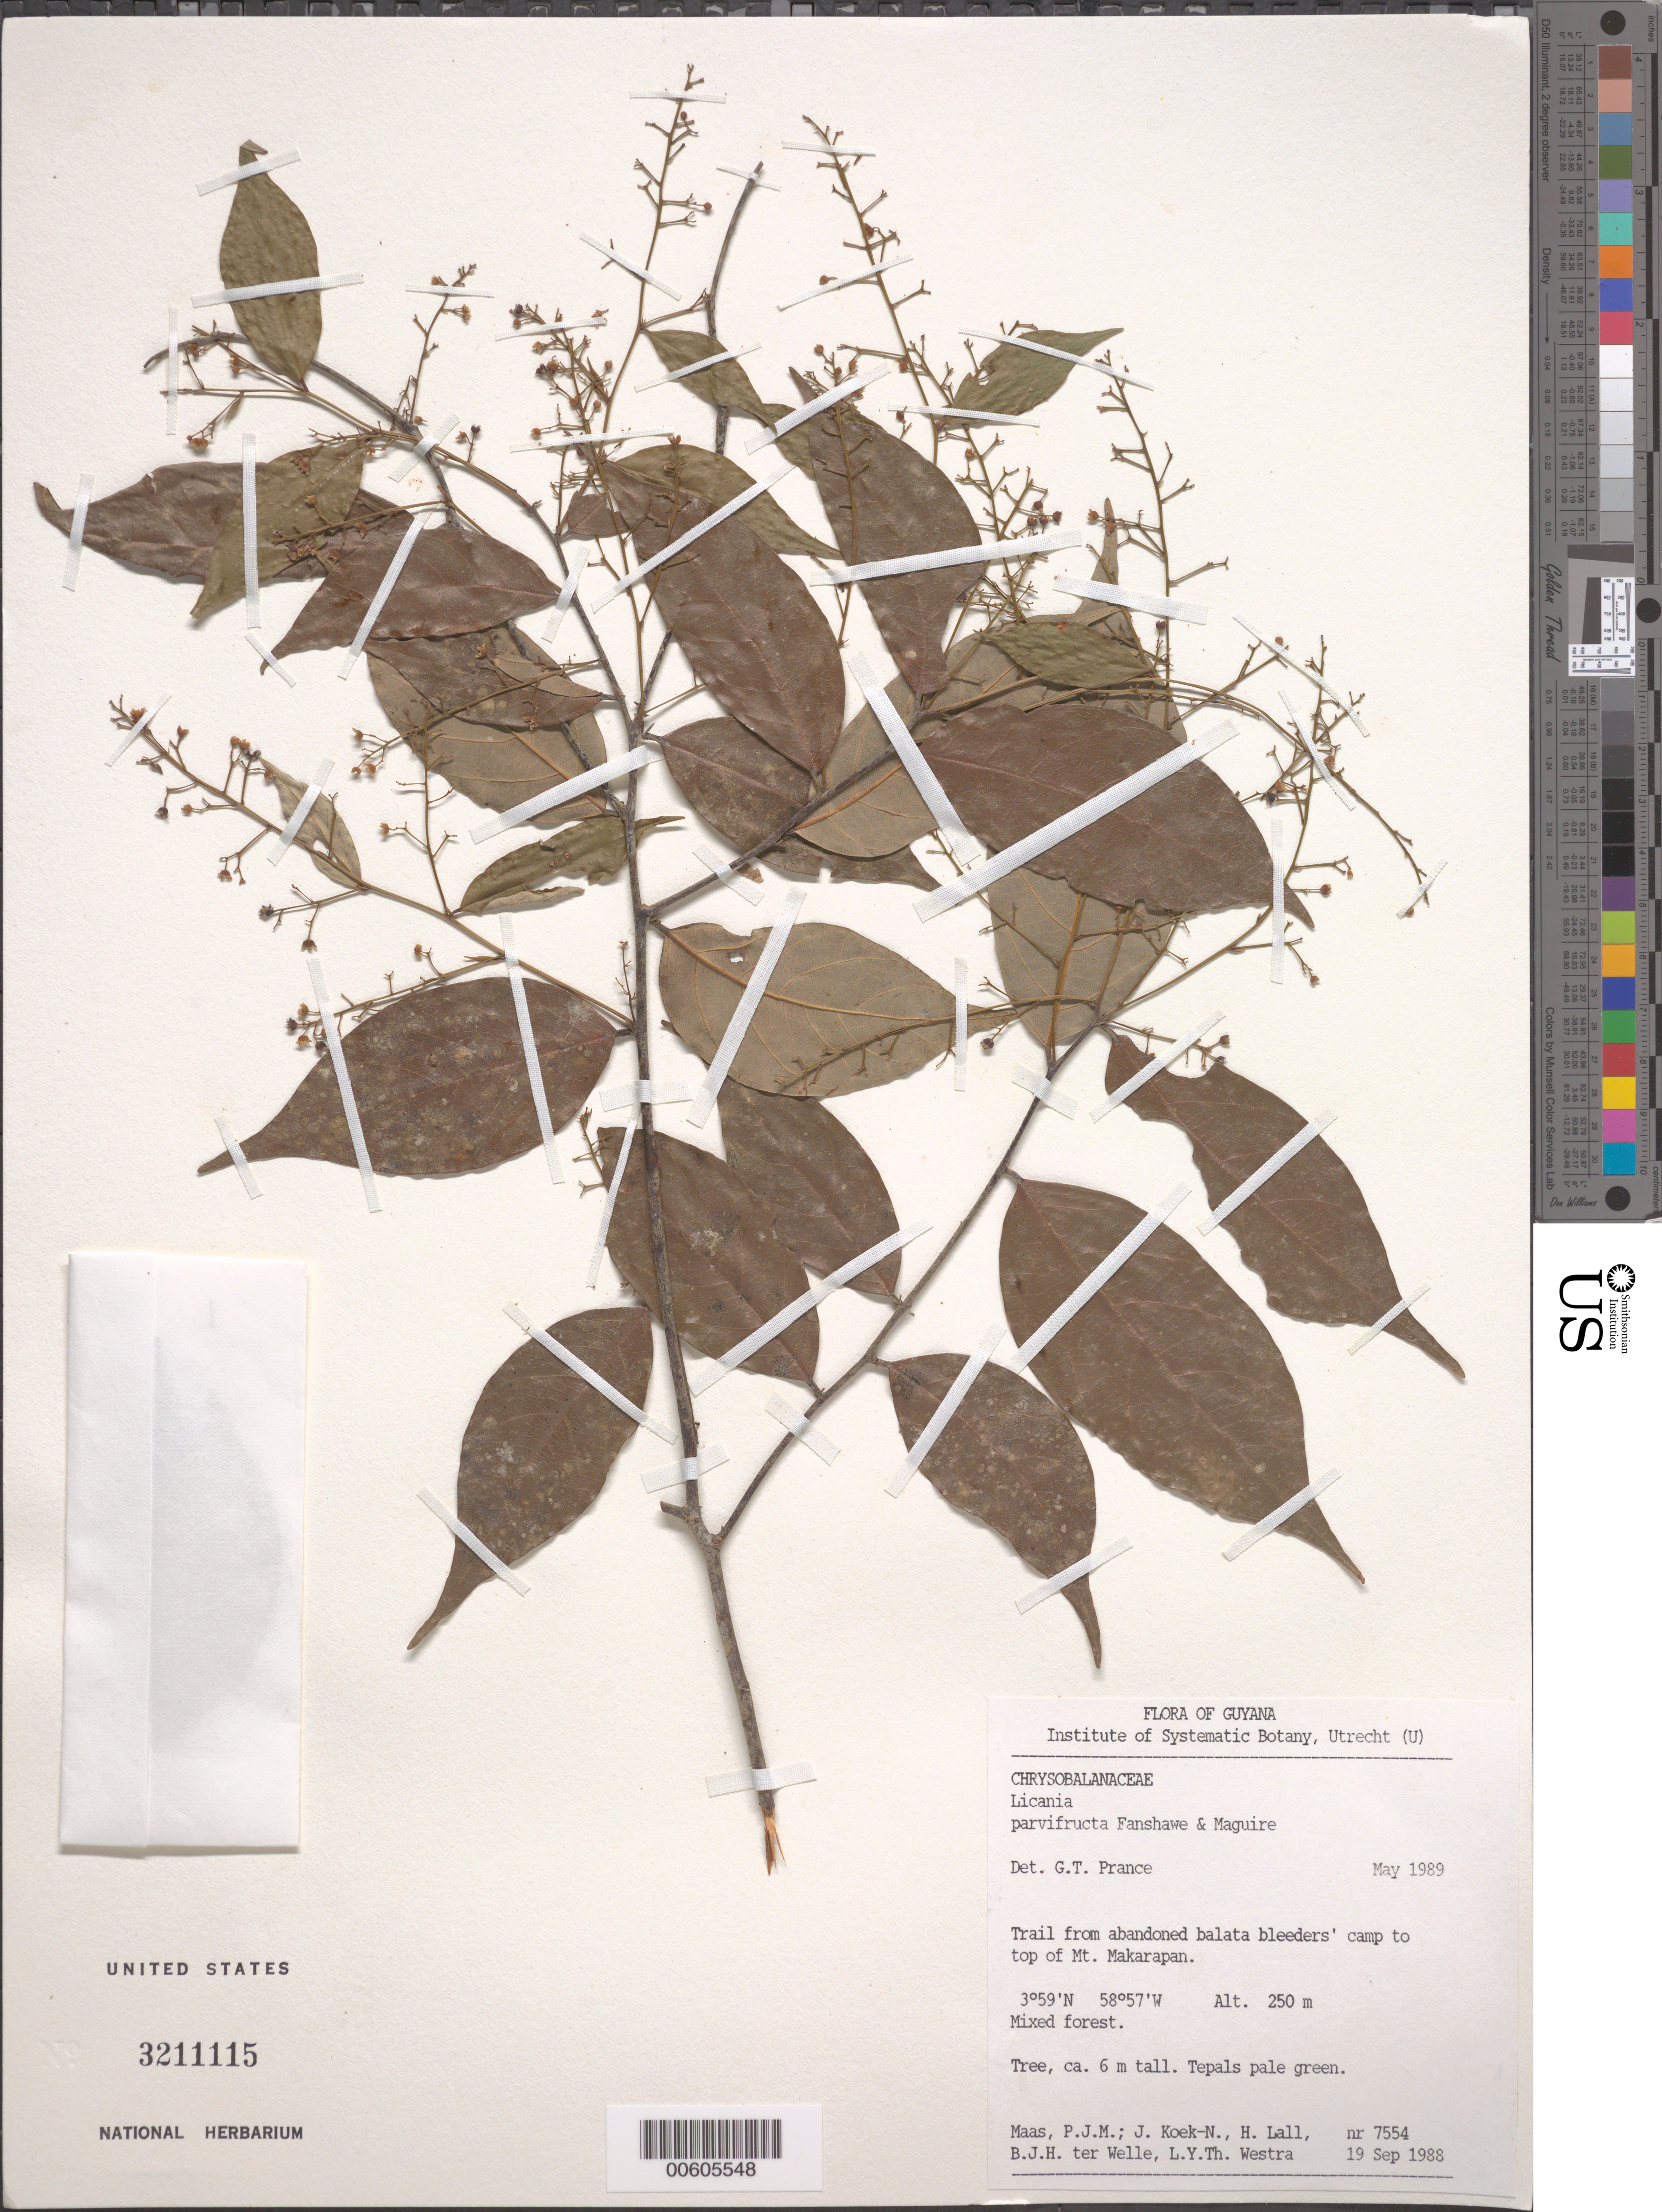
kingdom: Plantae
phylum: Tracheophyta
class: Magnoliopsida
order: Malpighiales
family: Chrysobalanaceae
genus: Licania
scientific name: Licania parvifructa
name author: Fanshawe & Maguire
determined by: Prance, G. T.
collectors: P. Maas, J. Koek-Noorman, H. Lall, B. Welle & L. Y. T. Westra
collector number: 7554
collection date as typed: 19-Sep-88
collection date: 1988-09-19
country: Guyana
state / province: U. Takutu-U. Essequibo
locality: Mt. Makarapan, trail from abandoned balata bleeder camp to top of mt.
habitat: Mixed forest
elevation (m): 250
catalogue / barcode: US 3211115